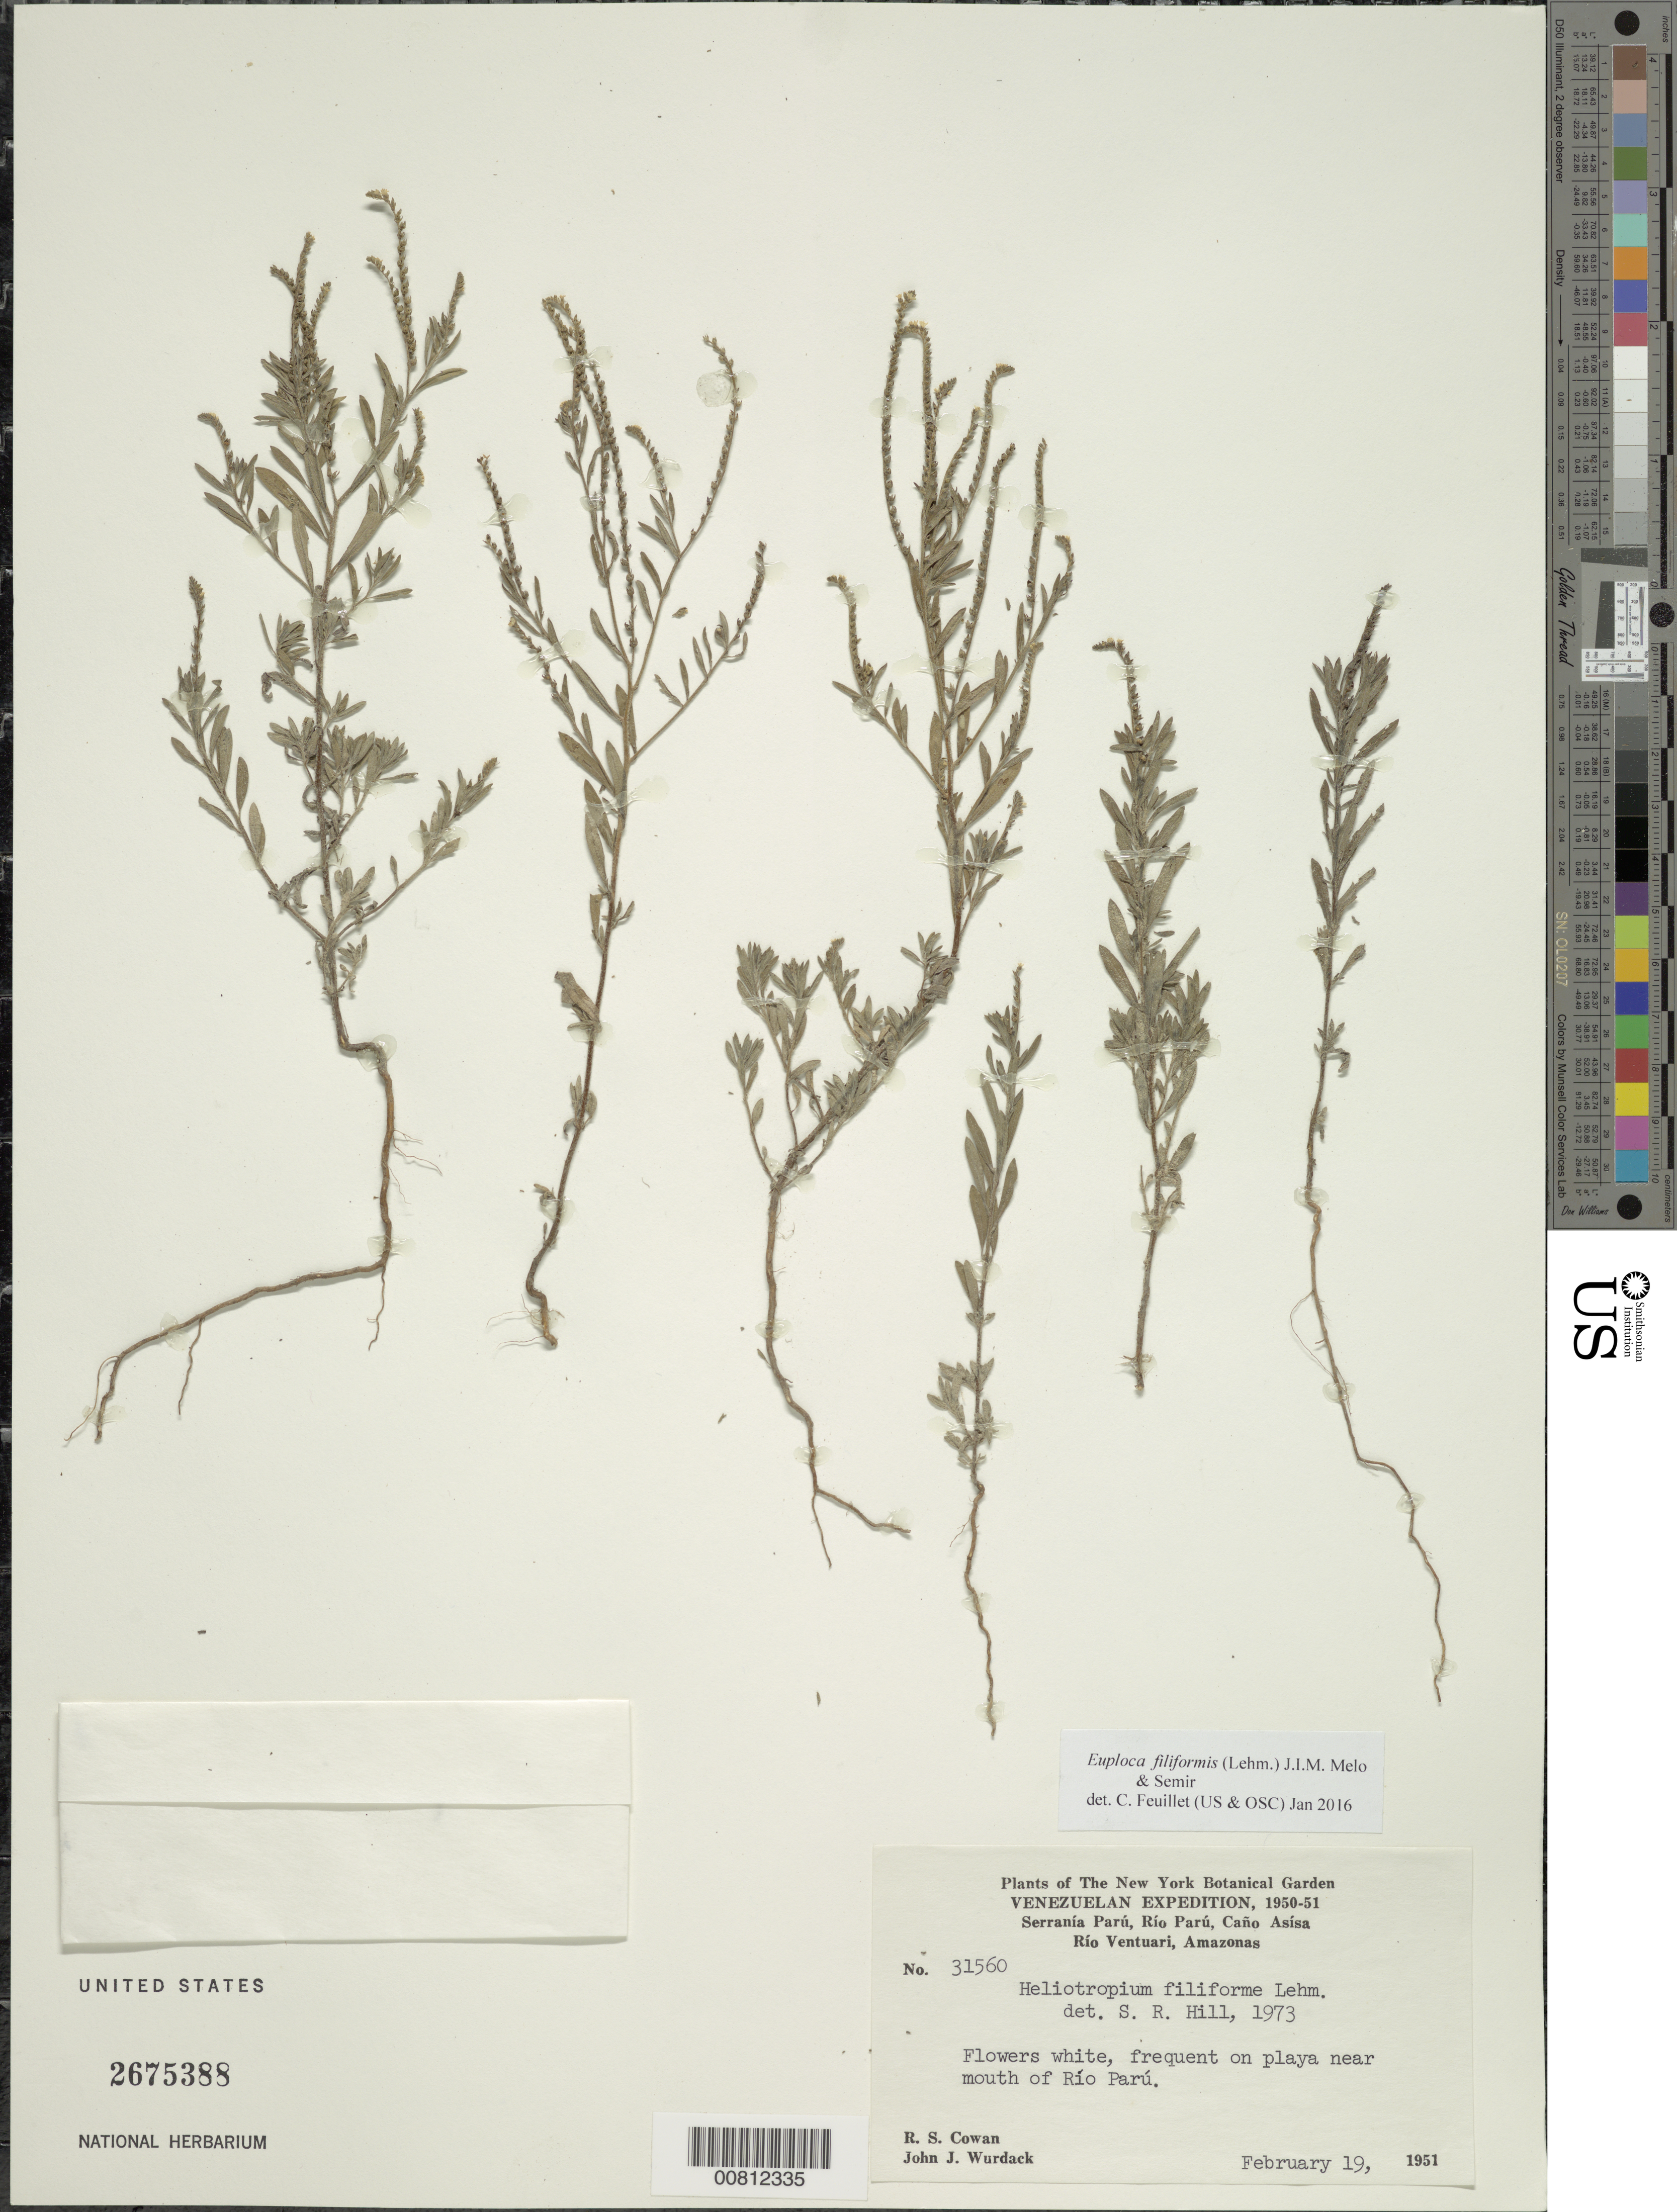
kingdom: Plantae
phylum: Tracheophyta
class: Magnoliopsida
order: Boraginales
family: Heliotropiaceae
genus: Heliotropium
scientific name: Heliotropium filiforme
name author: Lehm.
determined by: Hill, Steven R.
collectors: R. S. Cowan & J. J. Wurdack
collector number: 31560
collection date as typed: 19-Feb-51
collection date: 1951-02-19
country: Venezuela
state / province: Amazonas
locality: Serranía Parú, Río Parú, Caño Asísa, Río Ventuari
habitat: Playa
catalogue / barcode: US 2675388